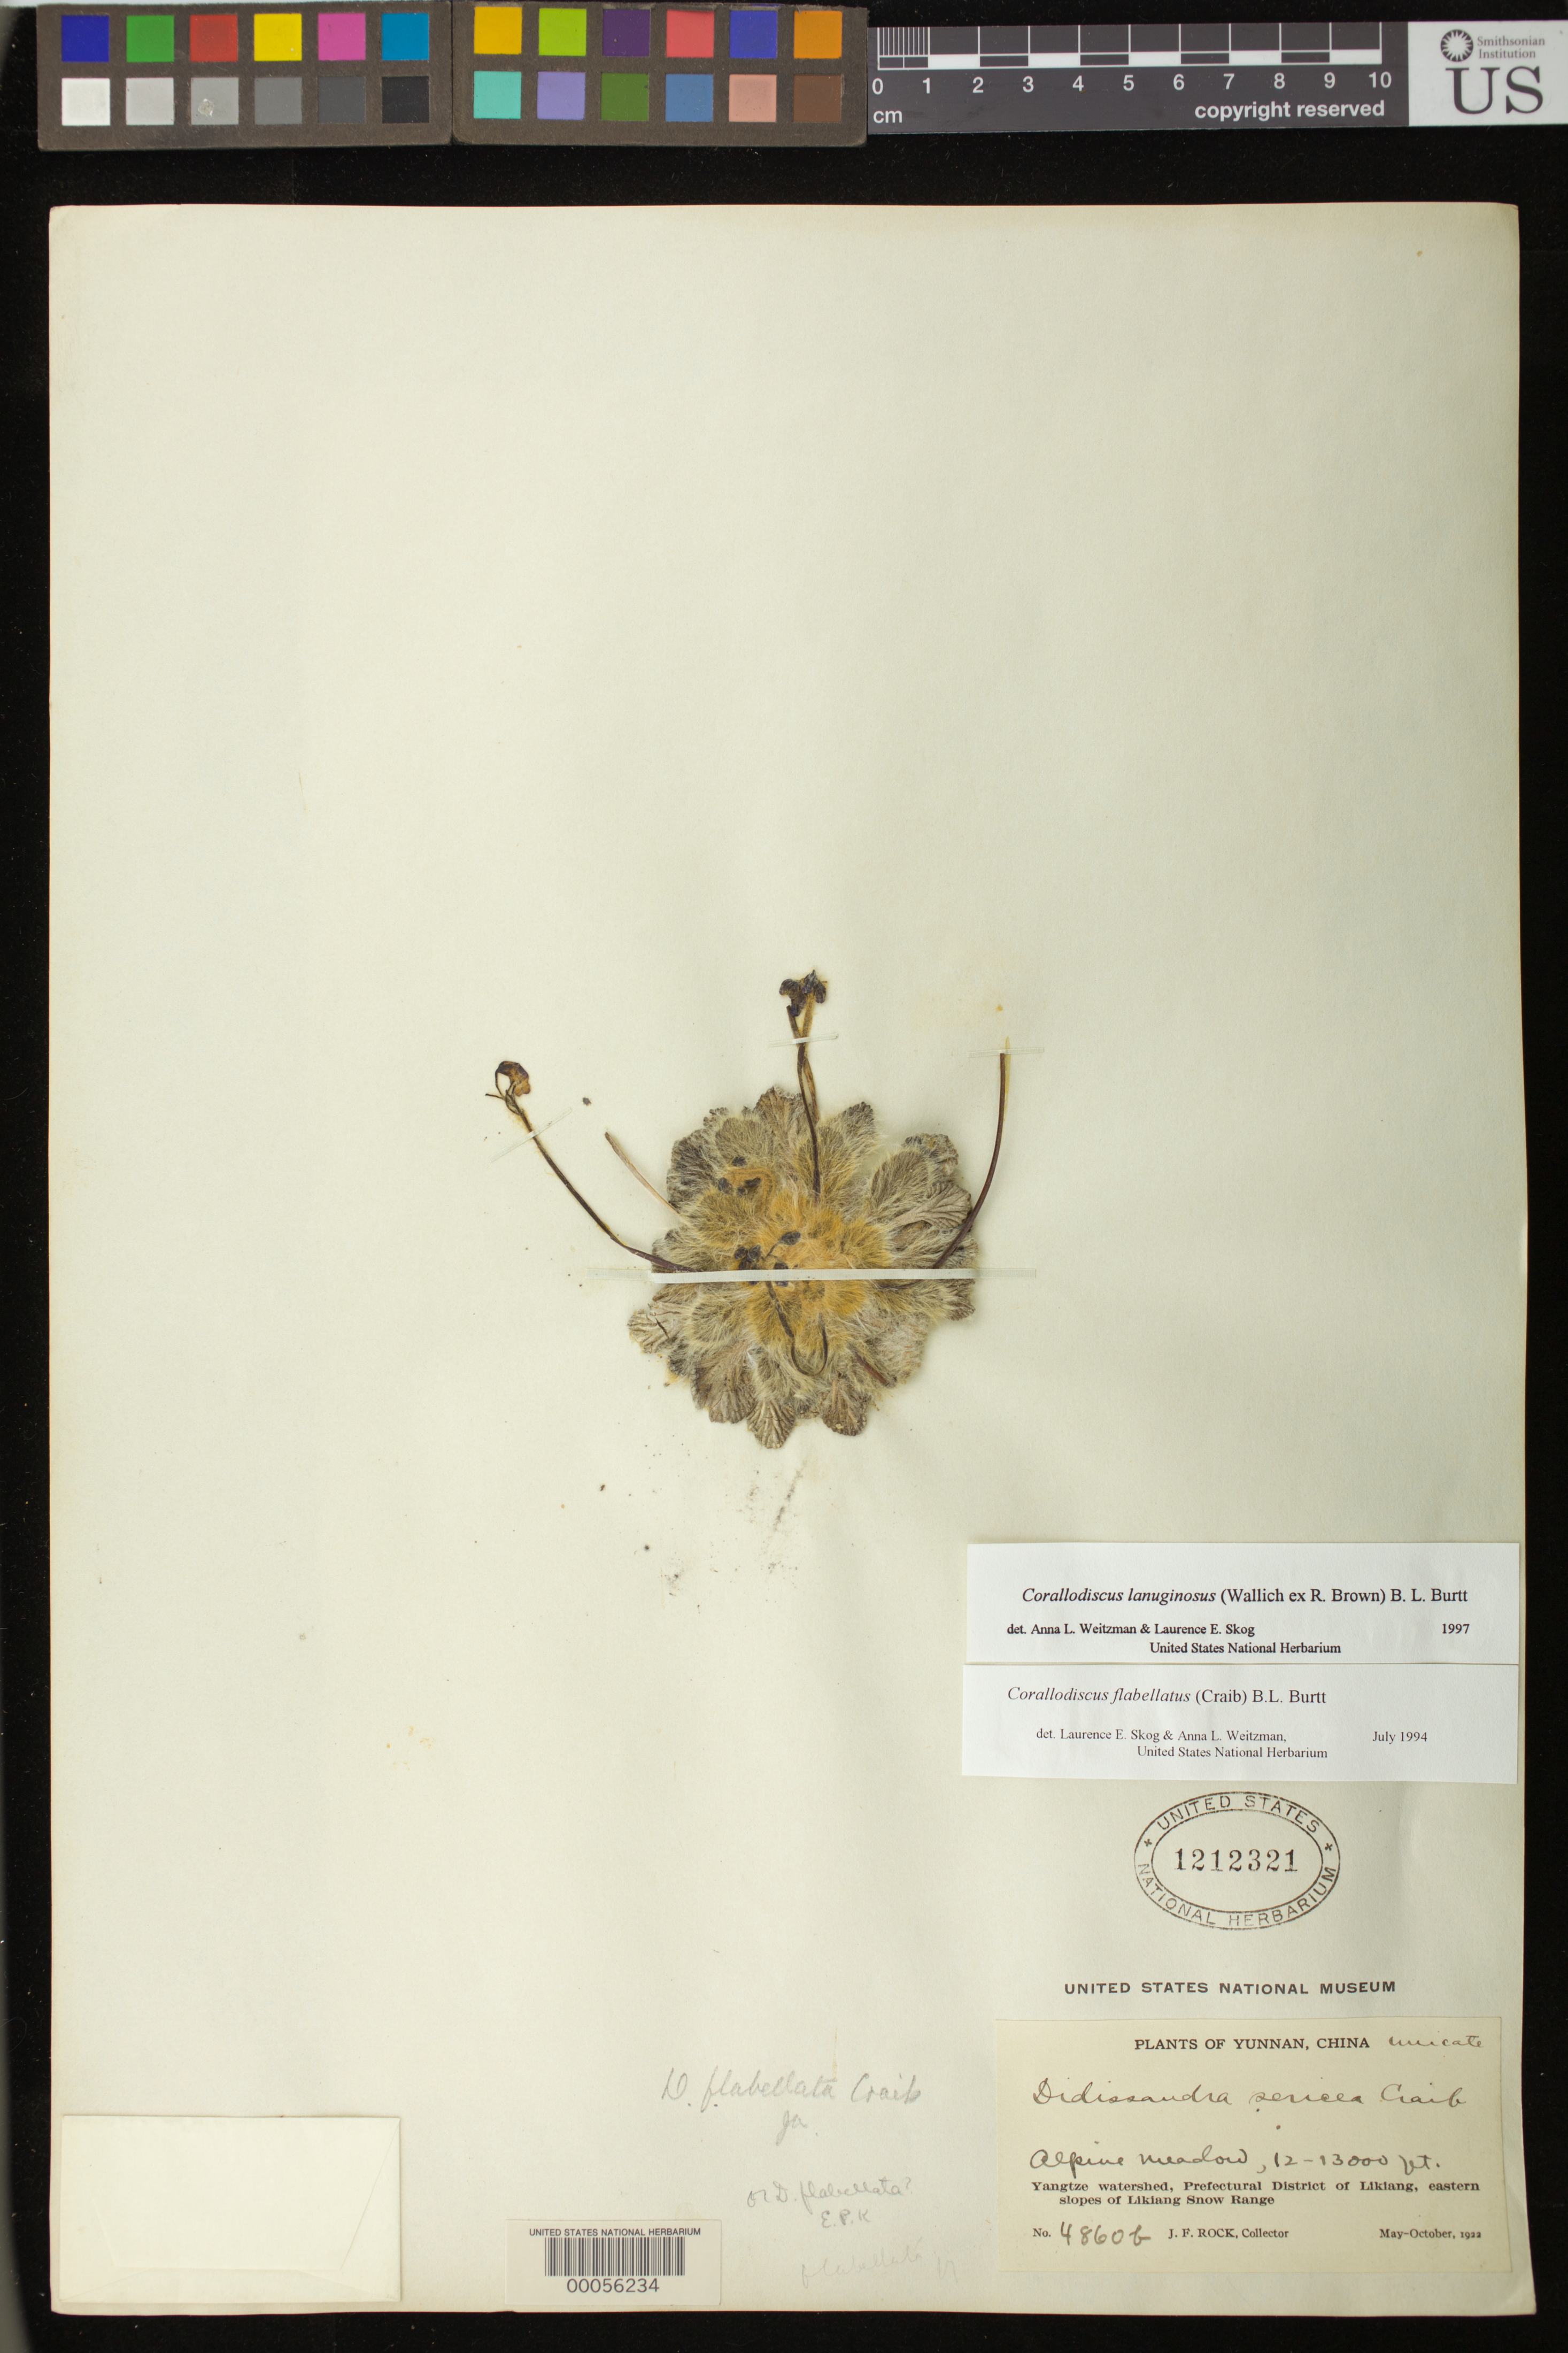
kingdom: Plantae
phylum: Tracheophyta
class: Magnoliopsida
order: Lamiales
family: Gesneriaceae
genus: Corallodiscus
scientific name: Corallodiscus flabellatus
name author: (Craib) B.L. Burtt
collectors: J. F. Rock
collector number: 4860 B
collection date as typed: May-Oct 1922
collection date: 1922-05/1922-10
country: China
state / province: Yunnan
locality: Likiang dist., Likiang plain, yangtze watershed, eastern slopes of likiang snow range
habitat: Alpine meadow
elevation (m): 3658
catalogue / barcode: US 1212321